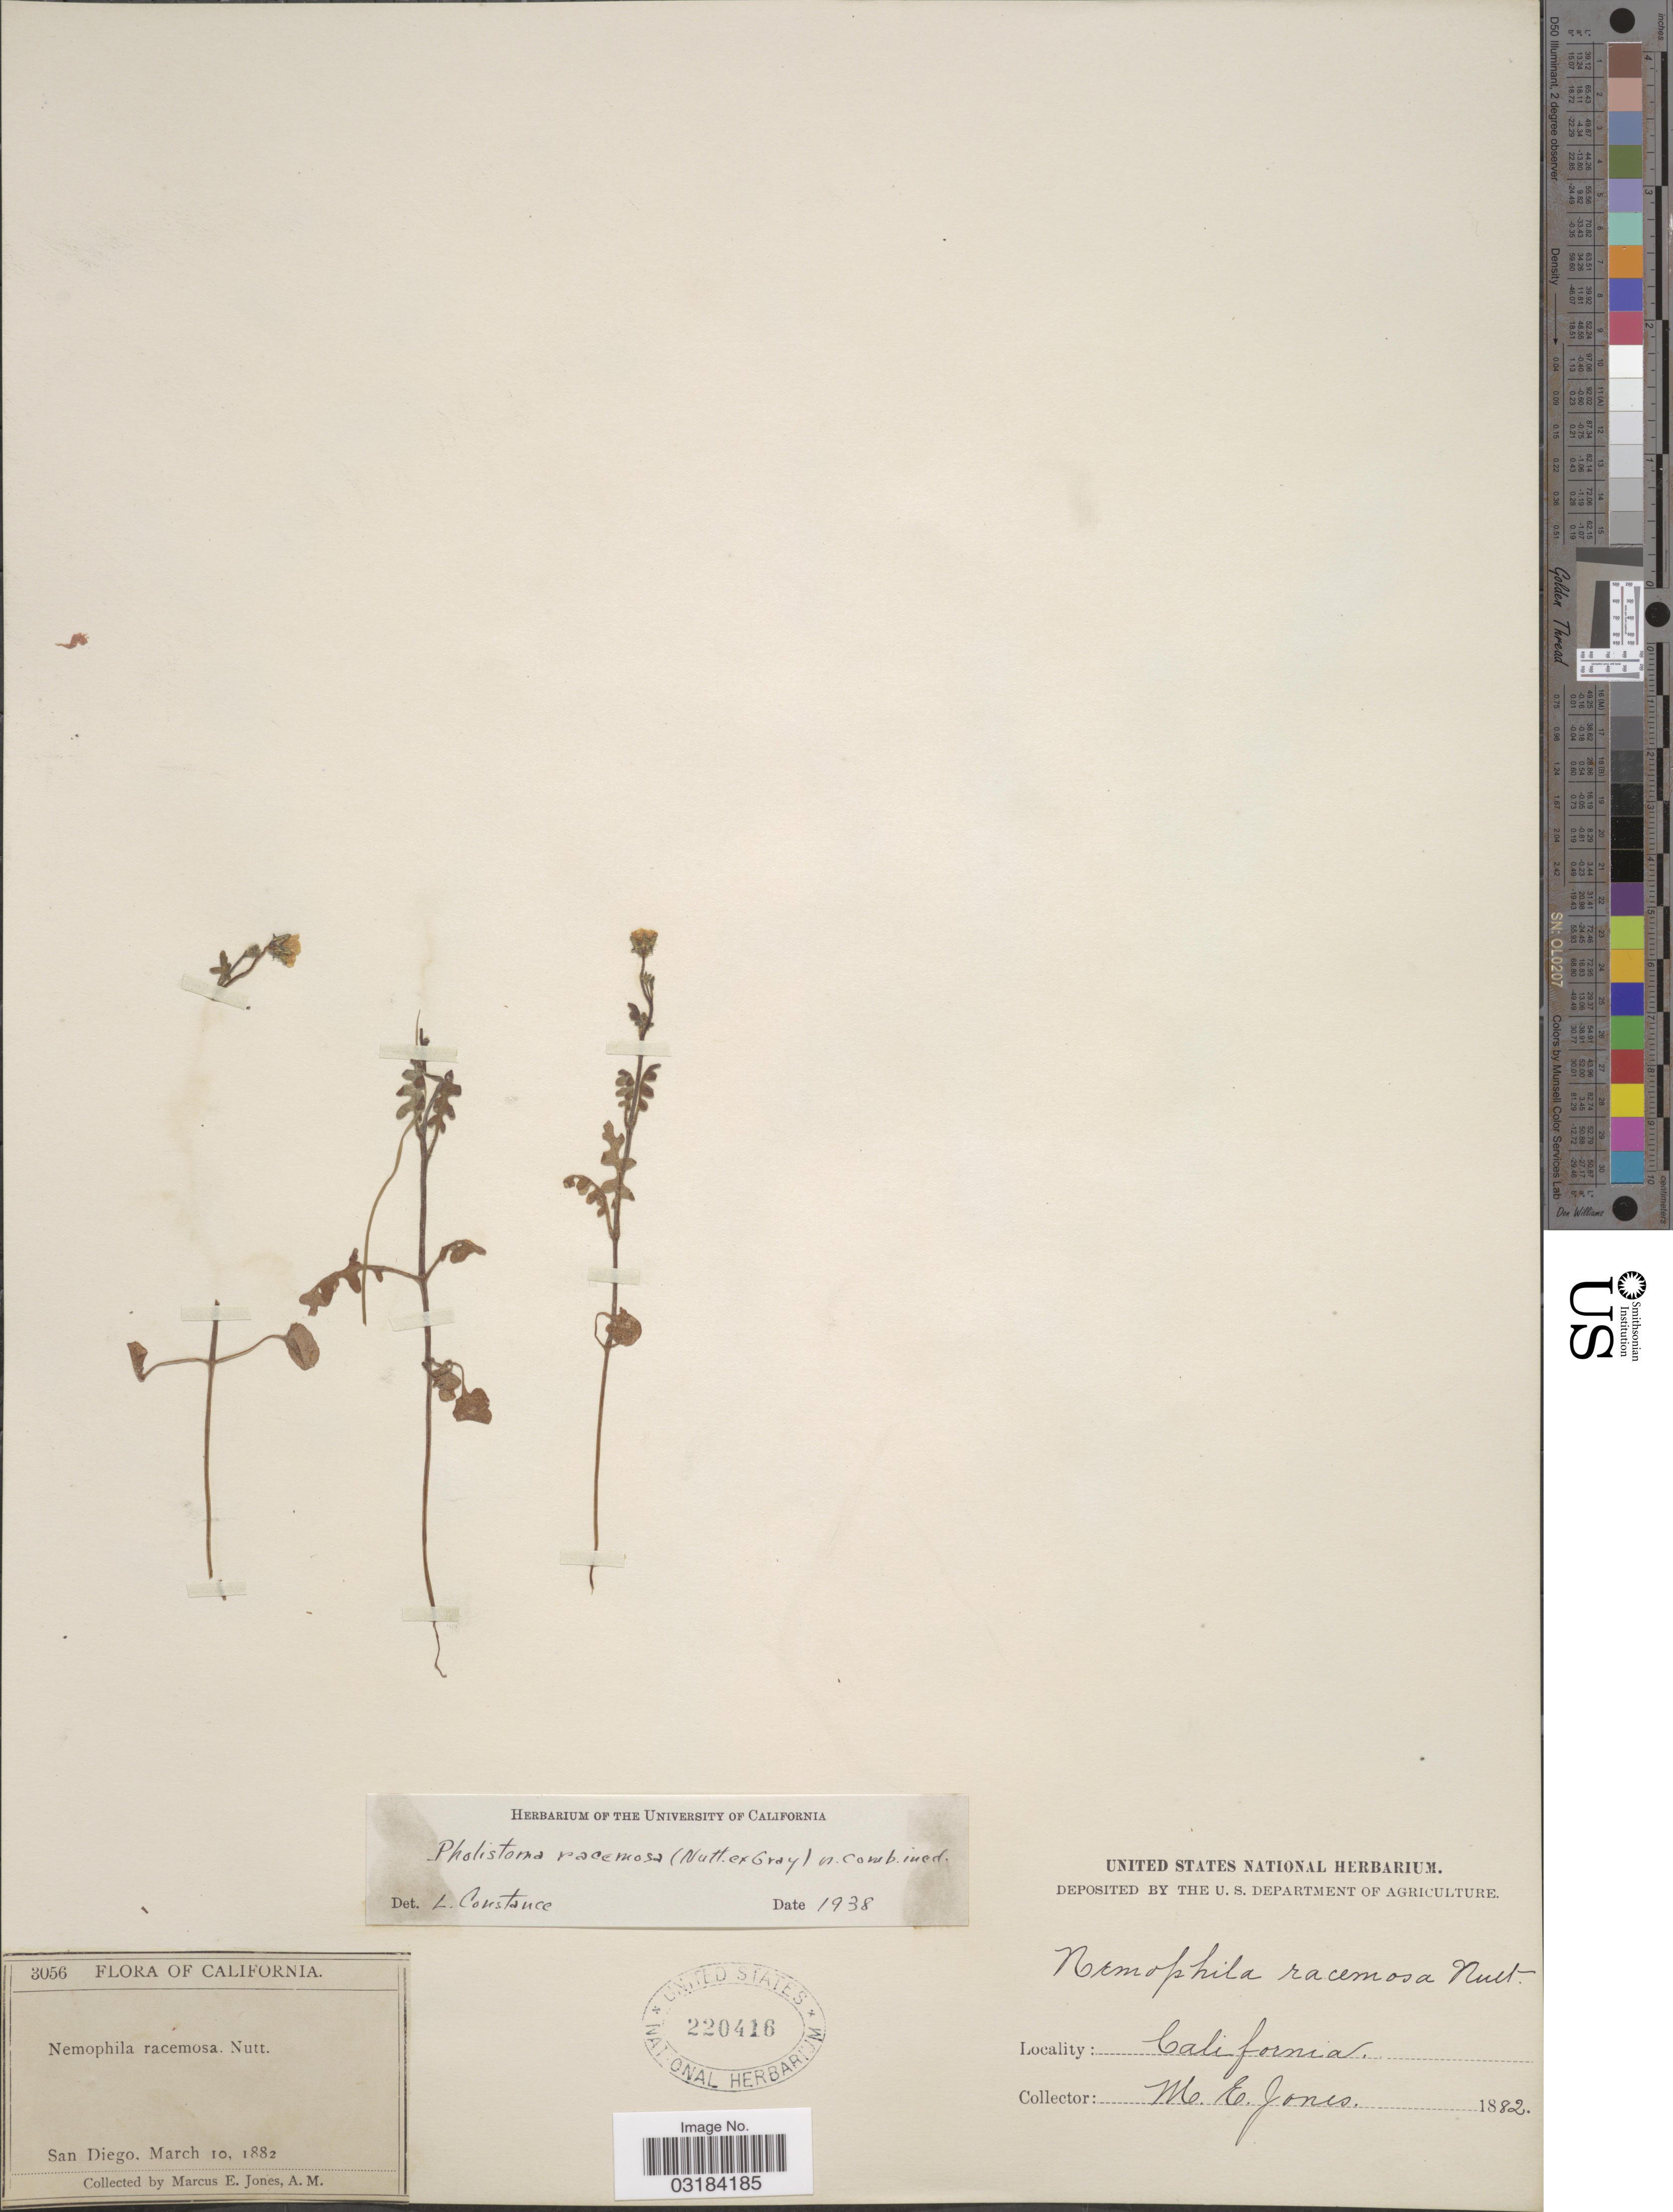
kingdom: Plantae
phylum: Tracheophyta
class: Magnoliopsida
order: Boraginales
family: Hydrophyllaceae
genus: Pholistoma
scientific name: Pholistoma racemosum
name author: (Nutt. ex A. Gray) Constance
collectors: M. E. Jones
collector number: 3056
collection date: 1882-03-10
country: United States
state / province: California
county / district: San Diego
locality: San Diego.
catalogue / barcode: US 220416